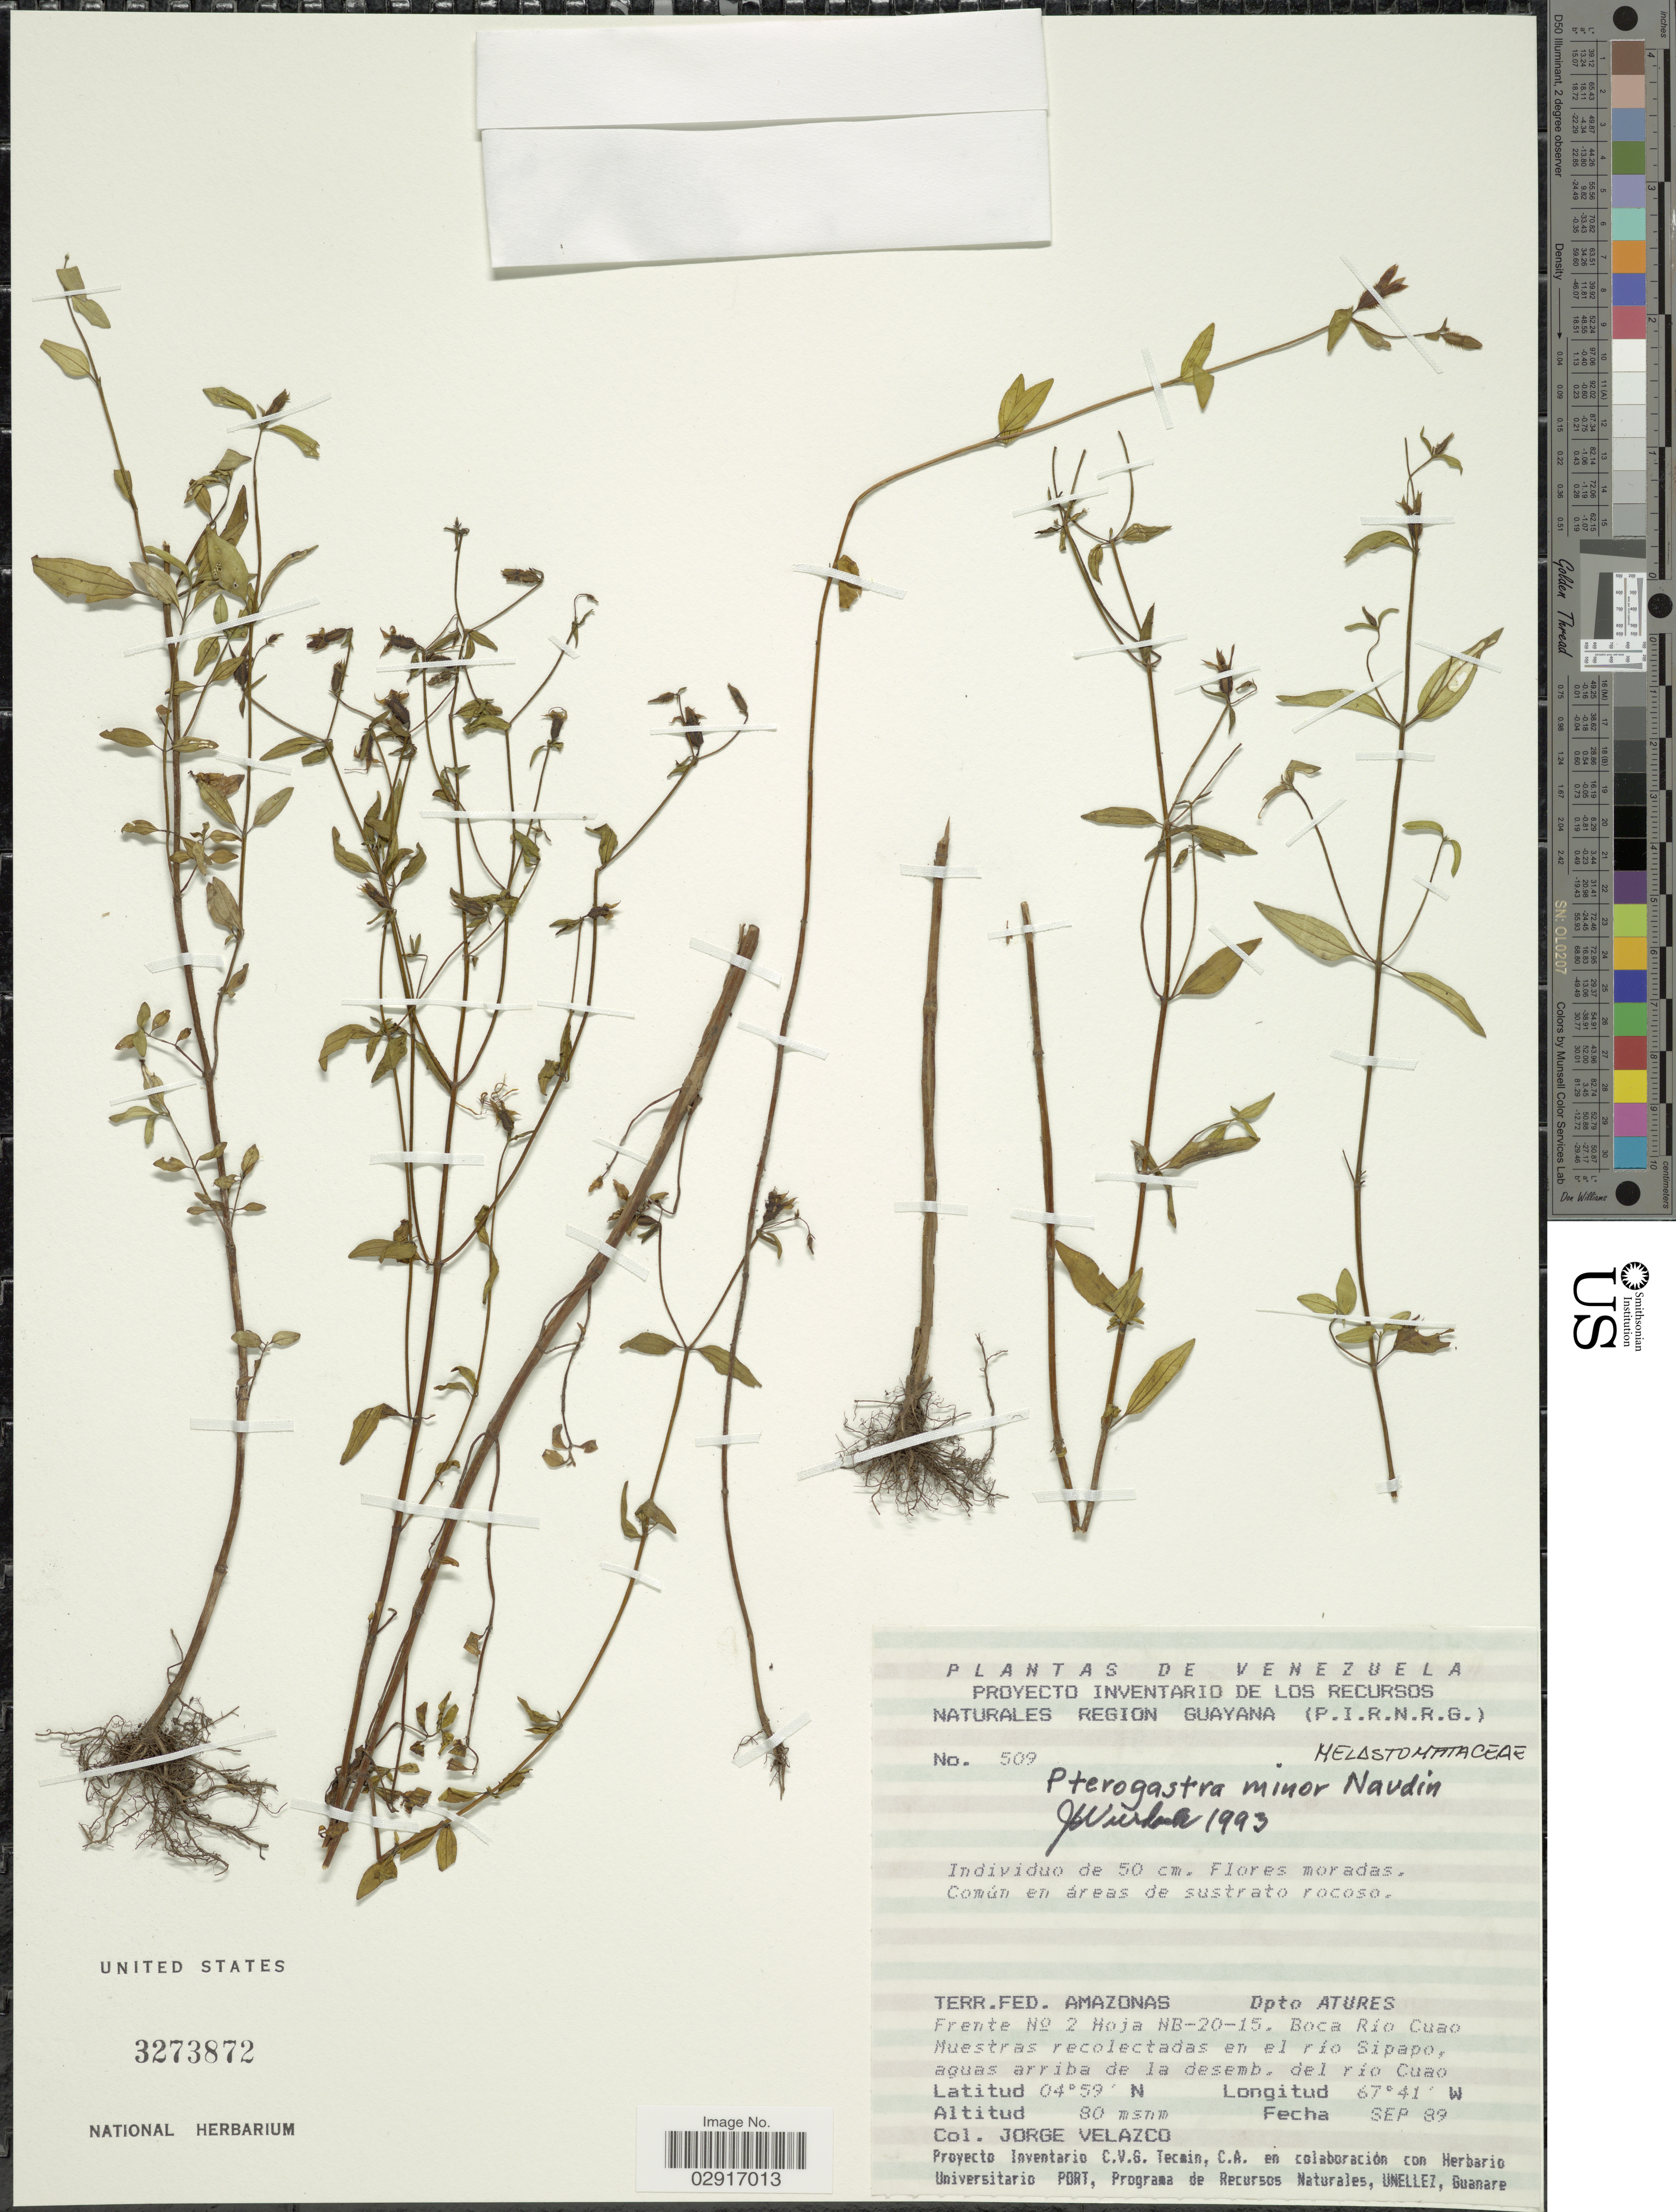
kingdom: Plantae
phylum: Tracheophyta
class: Magnoliopsida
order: Myrtales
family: Melastomataceae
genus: Pterogastra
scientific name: Pterogastra minor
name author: Naudin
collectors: J. Velazco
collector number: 509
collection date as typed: Transcribed d/m/y: /9/89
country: Venezuela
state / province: Amazonas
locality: Terr. Fed. Amazonas. Dpto Atures. Frente No 2 Hoja NB-20-15. Boca Río Cuao Muestras recolectadas en el río Sipapo, aguas arriba de la desemb. del río Cuao.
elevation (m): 80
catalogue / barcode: US 3273872